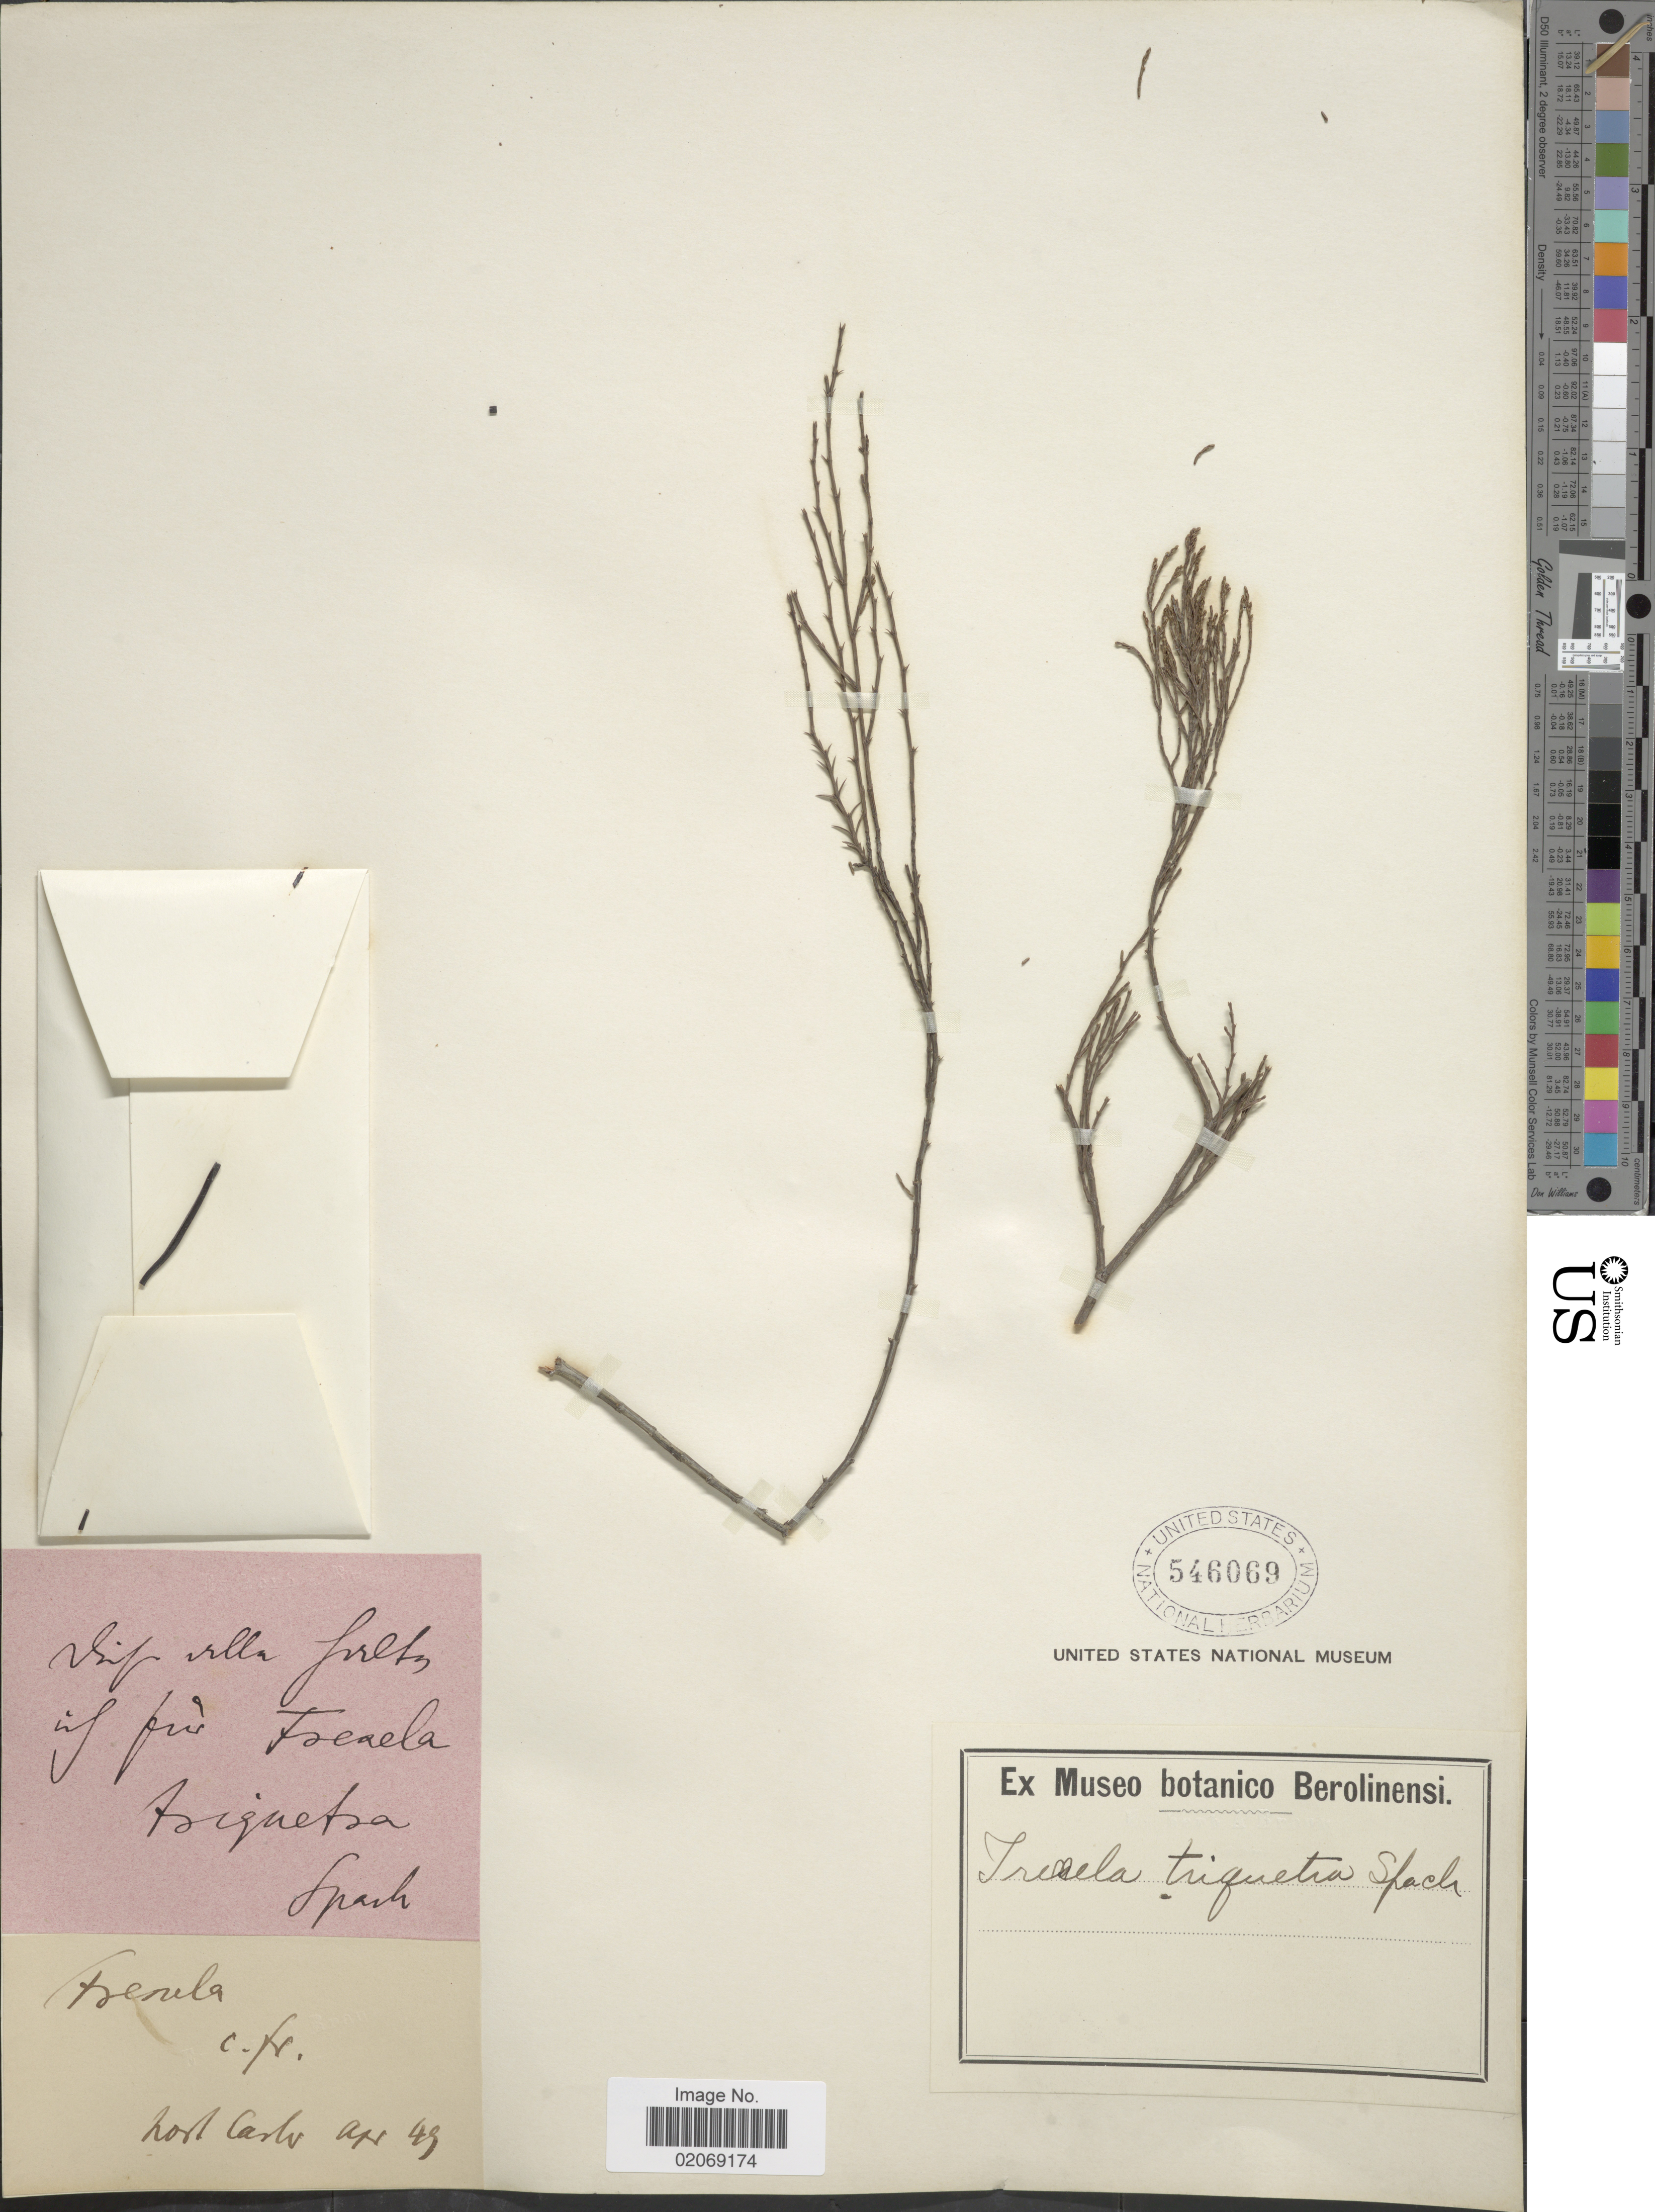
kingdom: Plantae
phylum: Tracheophyta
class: Pinopsida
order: Pinales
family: Cupressaceae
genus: Callitris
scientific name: Callitris rhomboidea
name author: R. Br. ex Rich. & A. Rich.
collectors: ex herb. Carter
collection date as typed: Transcribed d/m/y: /4/49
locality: C. fr. [interpreted] [unsure placement]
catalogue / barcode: US 546069